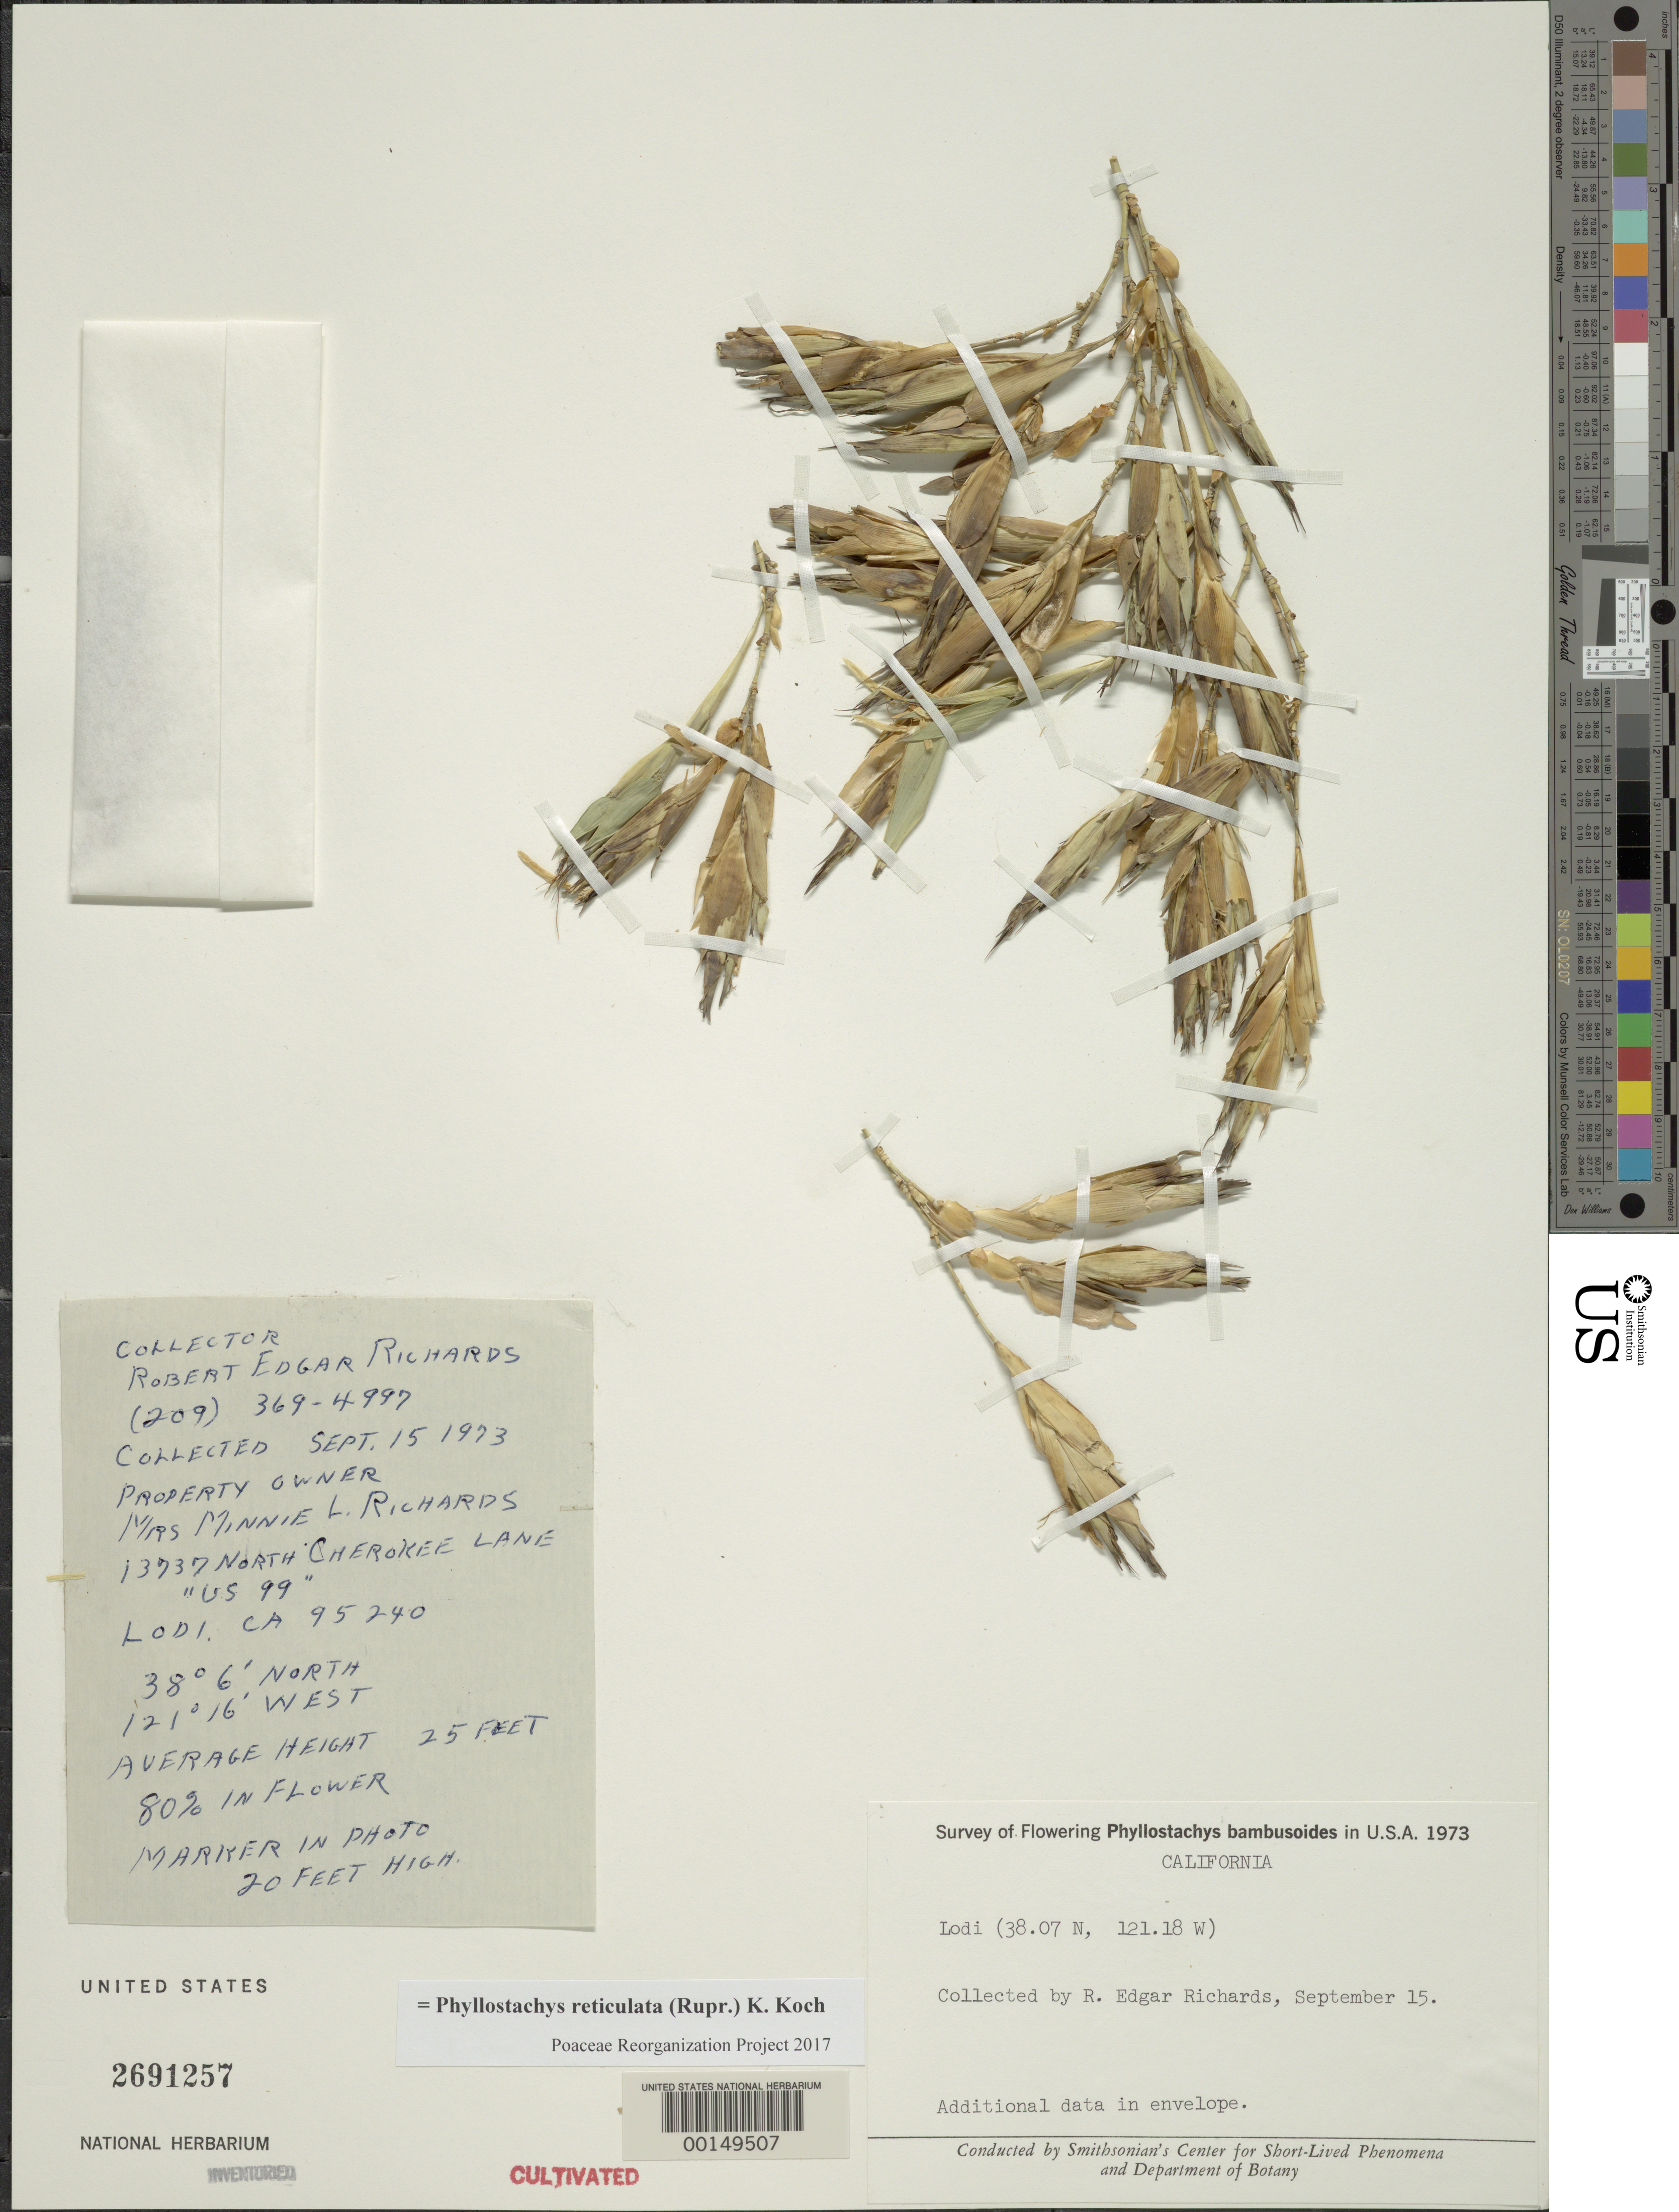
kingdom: Plantae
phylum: Tracheophyta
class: Liliopsida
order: Poales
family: Poaceae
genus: Phyllostachys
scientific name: Phyllostachys reticulata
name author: (Rupr.) K. Koch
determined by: Poaceae Reorganization Project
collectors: R. Richards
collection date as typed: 15 Sep 1973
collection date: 1973-09-15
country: United States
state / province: California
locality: Lodi, lat. 38.07n: long. 121.18w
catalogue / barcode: US 2691257